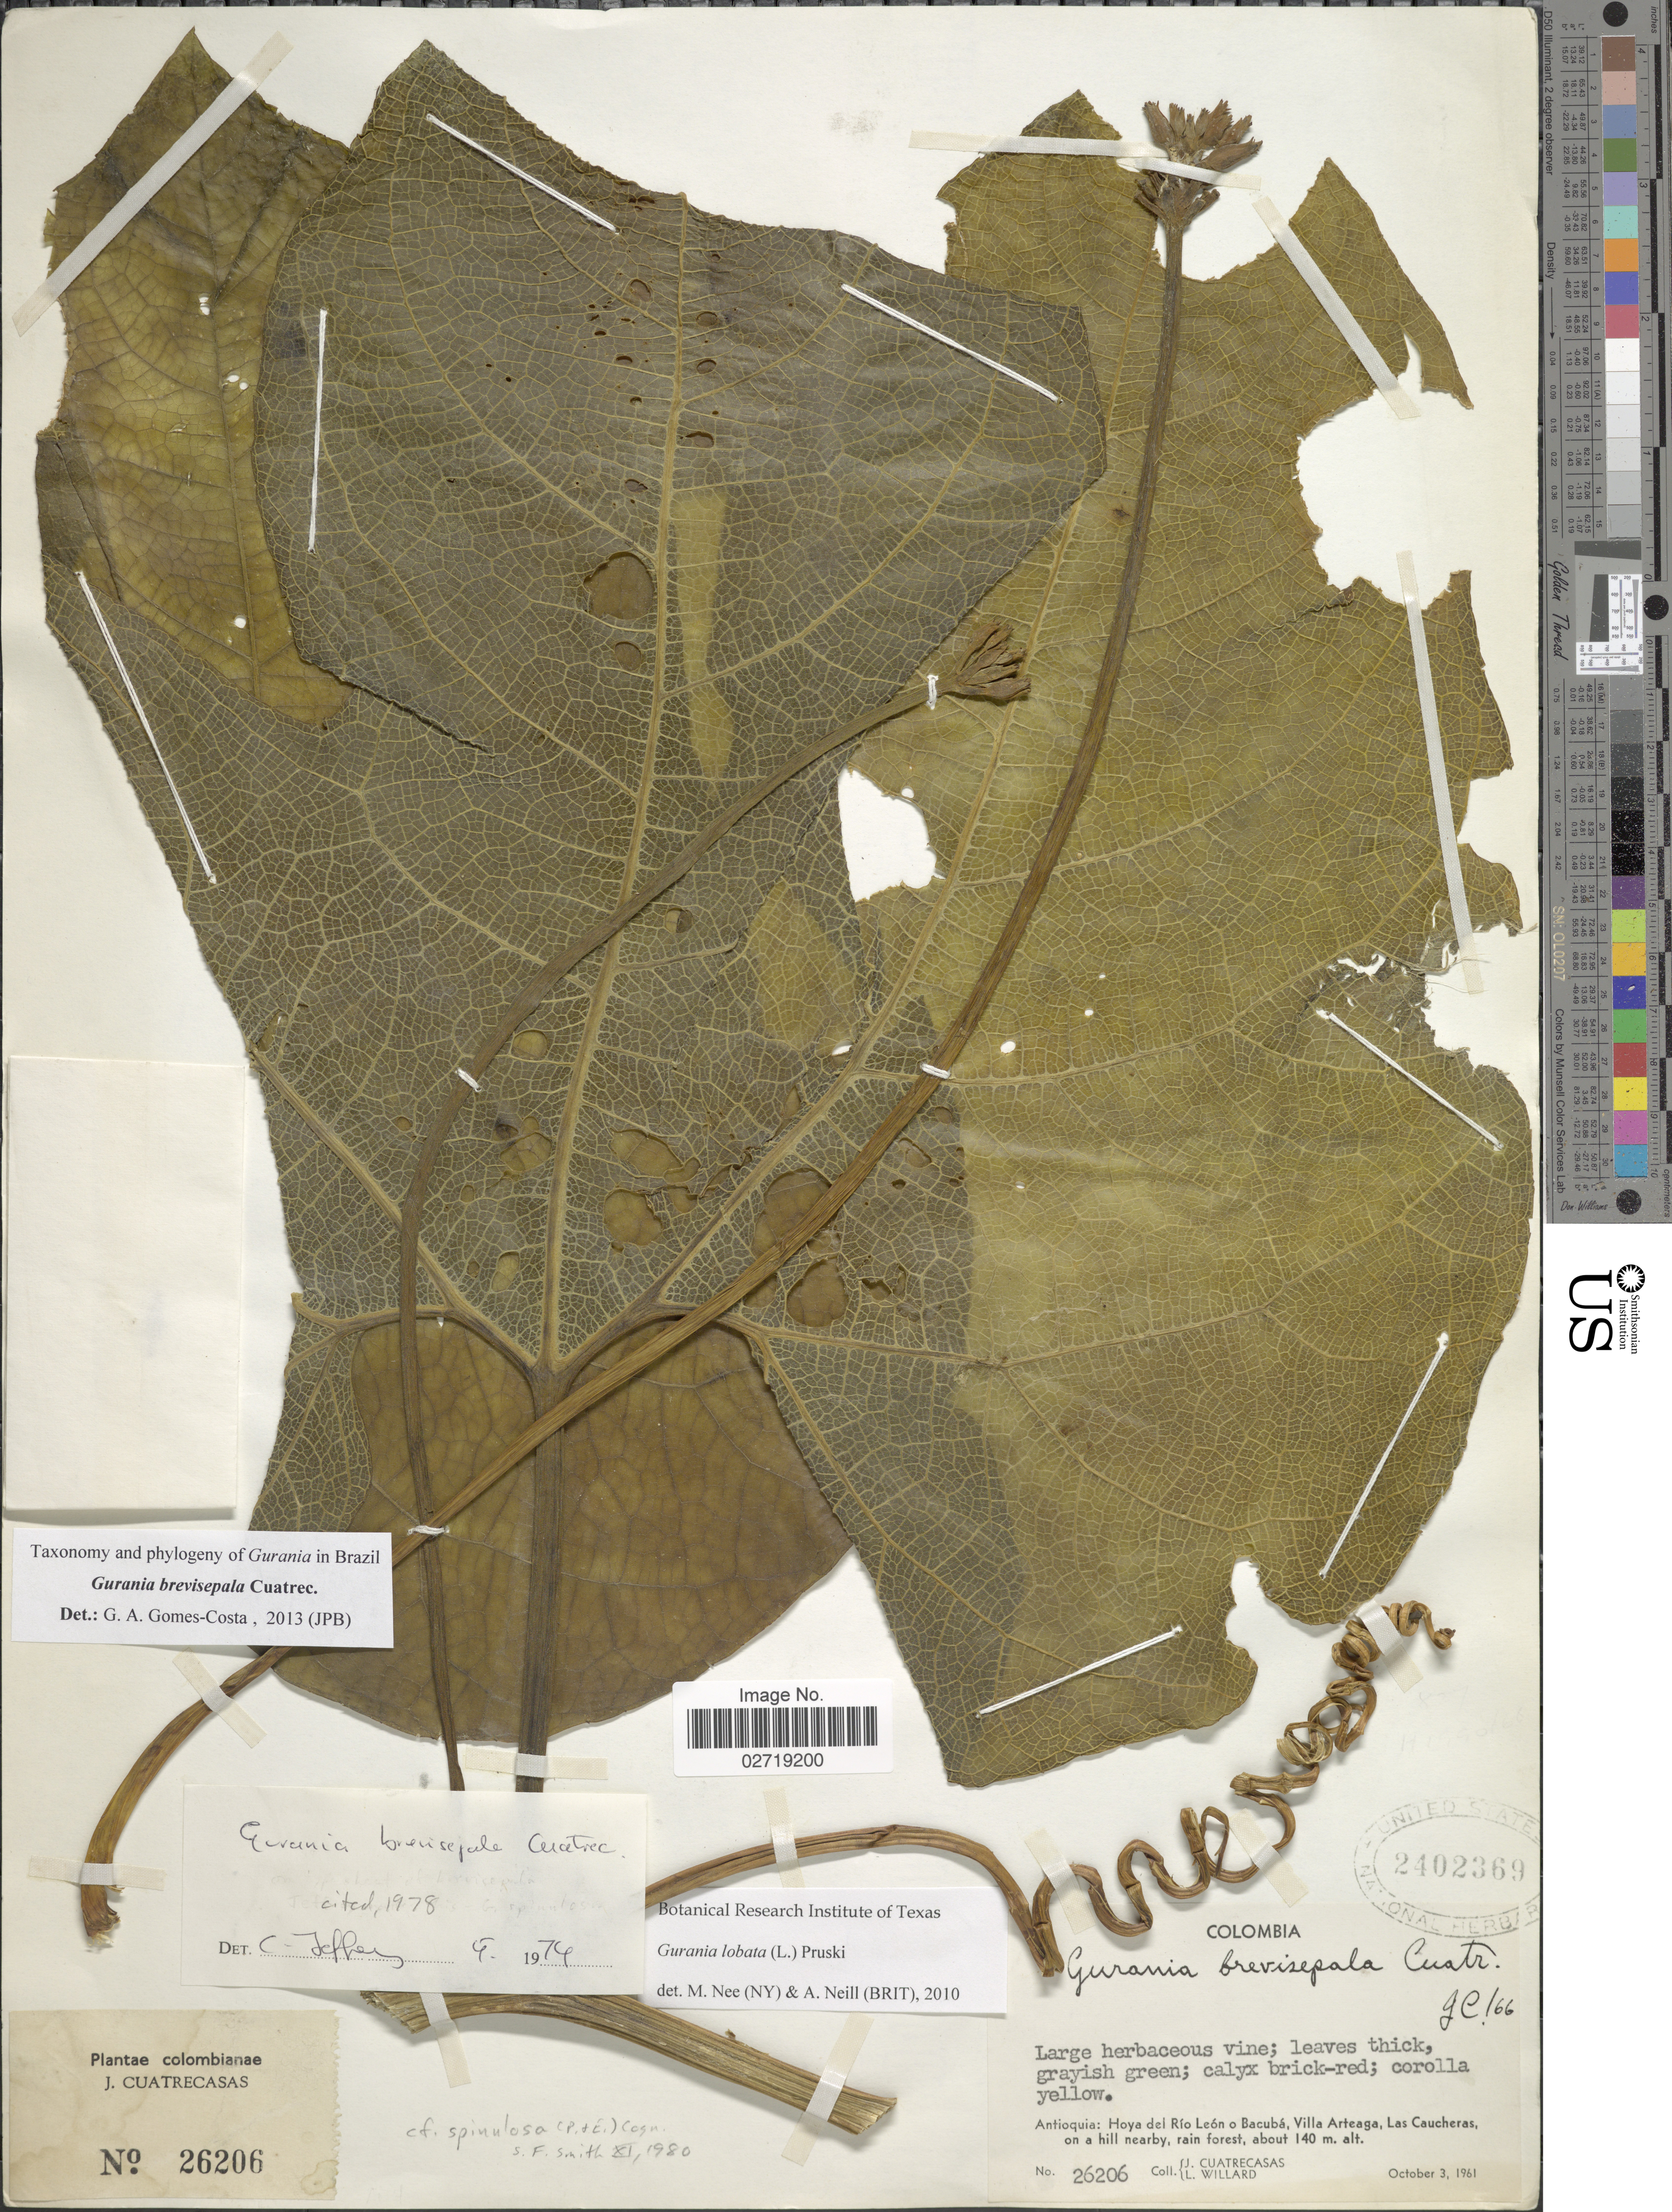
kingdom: Plantae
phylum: Tracheophyta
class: Magnoliopsida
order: Cucurbitales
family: Cucurbitaceae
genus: Gurania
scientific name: Gurania brevisepala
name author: Cuatrec.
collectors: J. Cuatrecasas & L. Willard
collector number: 26206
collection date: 1961-10-03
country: Colombia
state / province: Antioquia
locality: Hoya del Rio Leon o Bacuba, Villa Arteaga, Las Caucheras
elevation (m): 140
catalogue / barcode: US 2402369